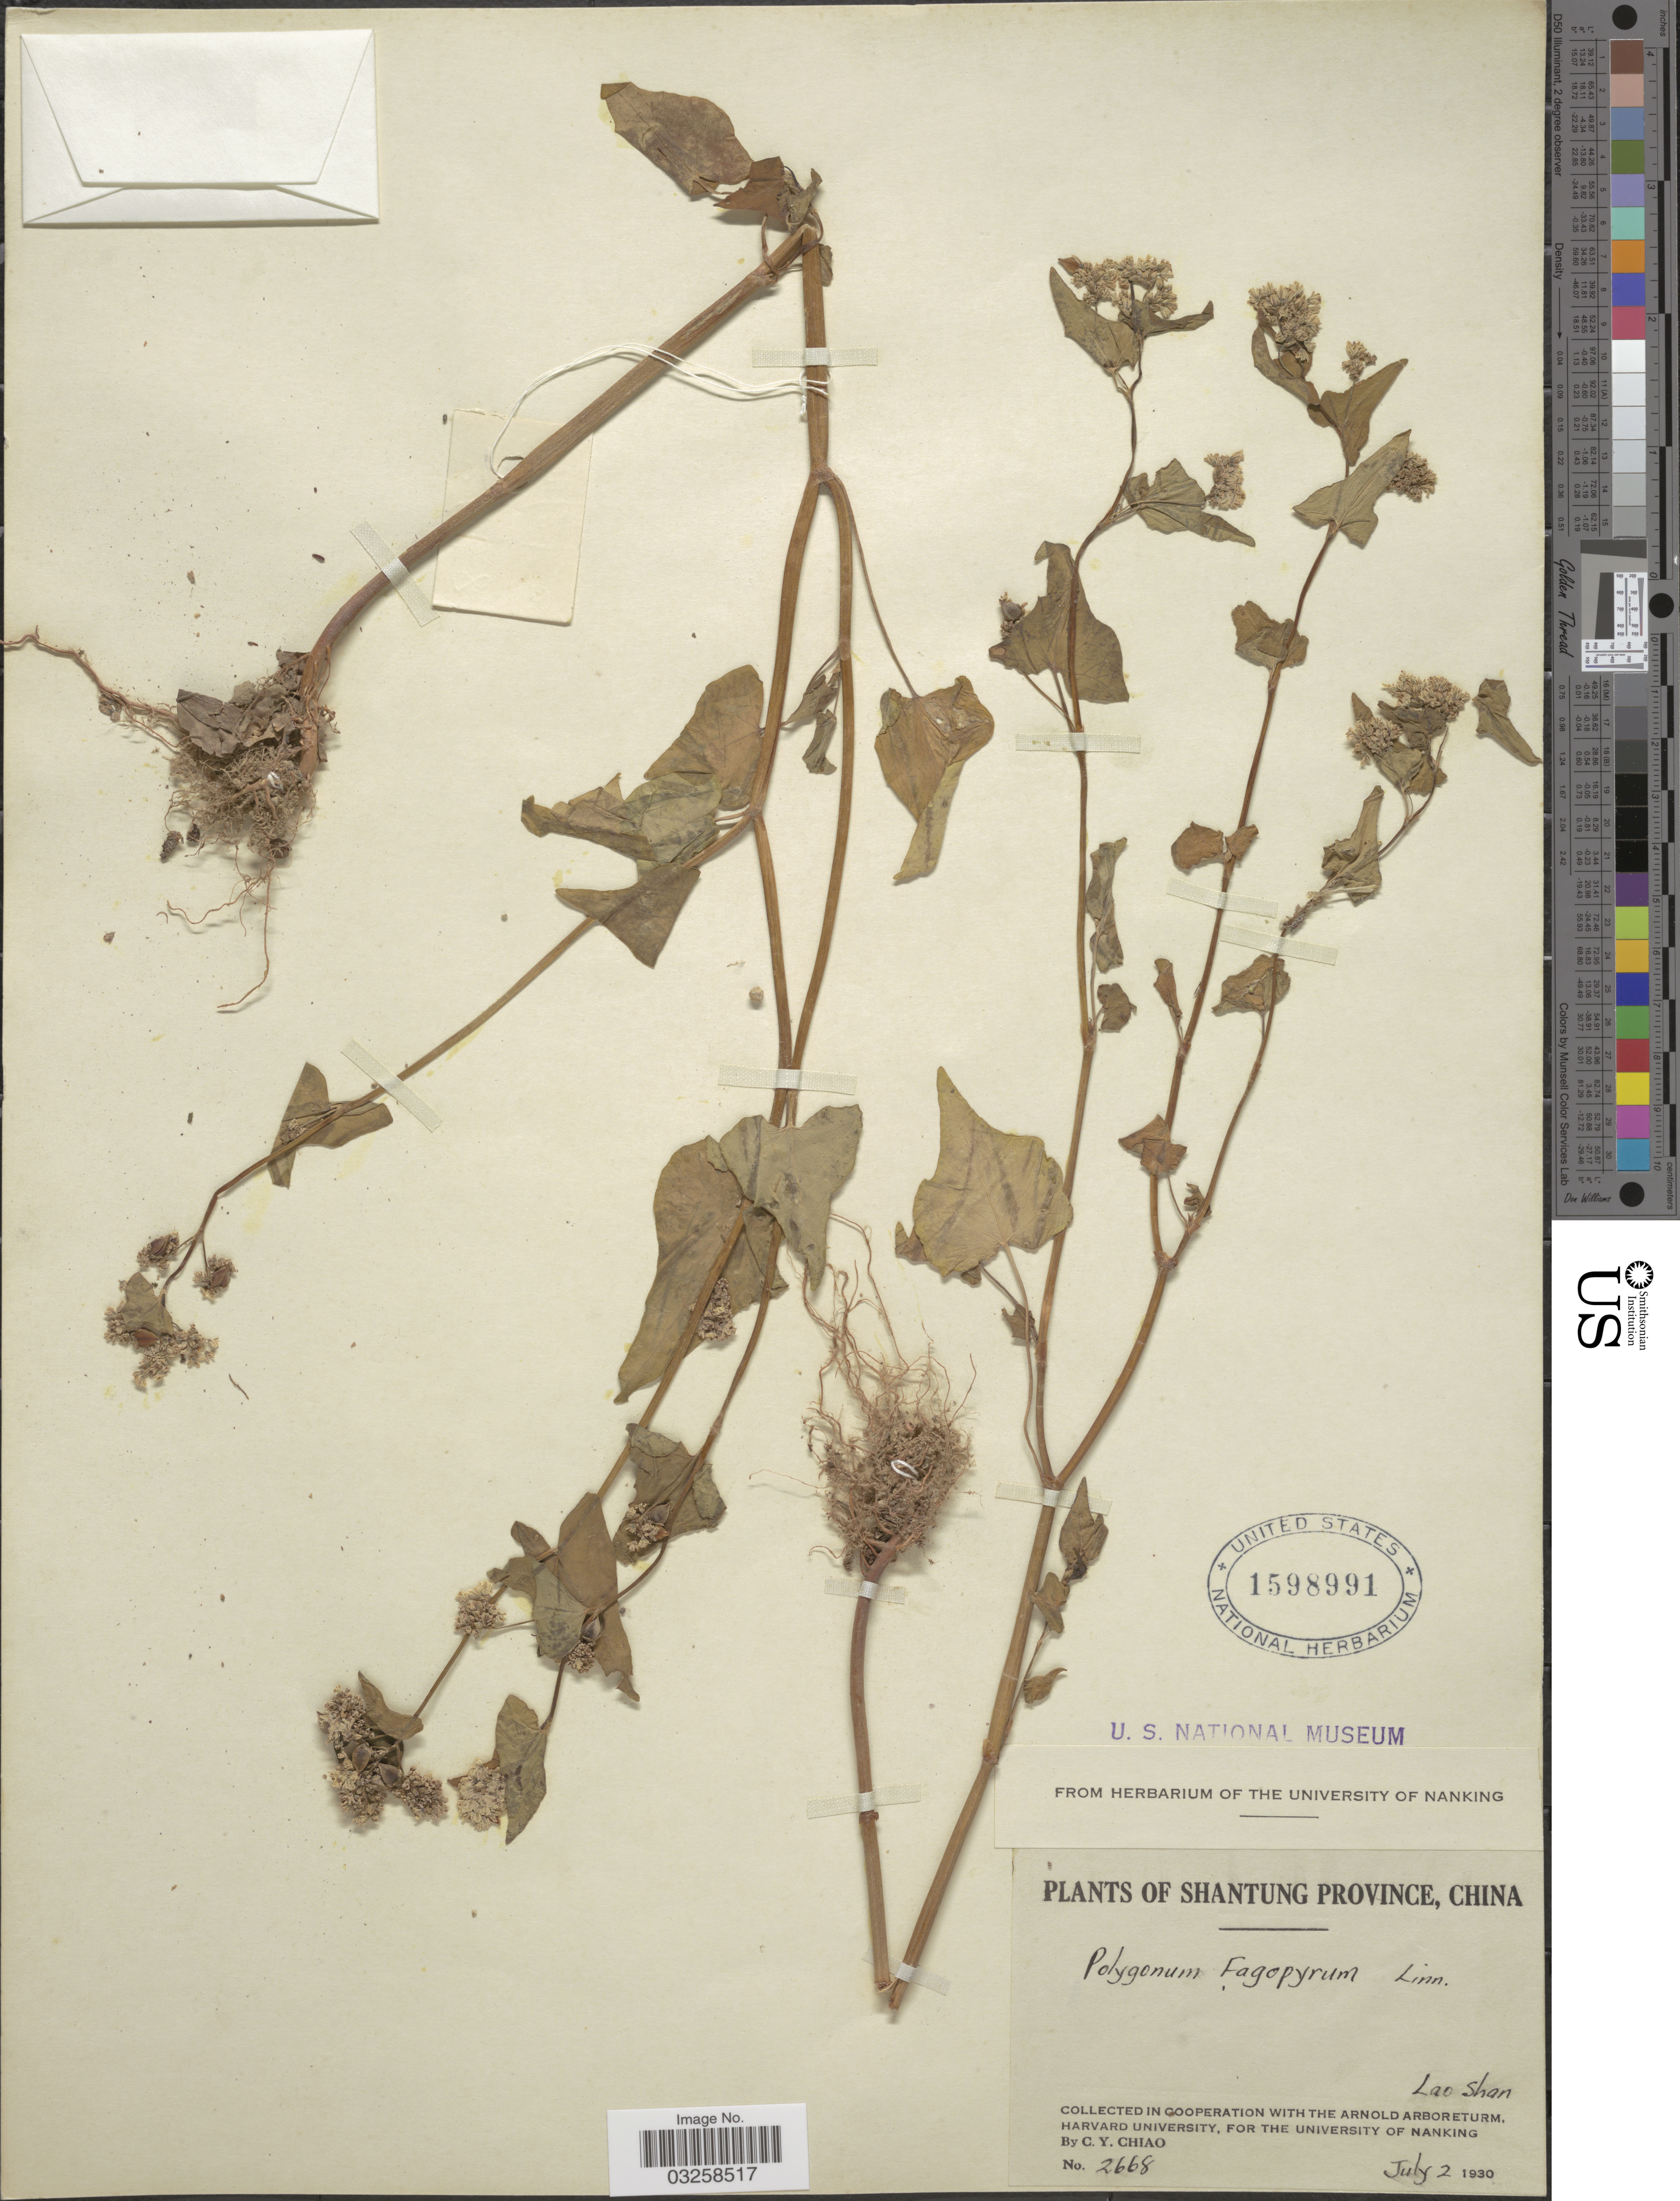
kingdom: Plantae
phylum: Tracheophyta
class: Magnoliopsida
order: Caryophyllales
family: Polygonaceae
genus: Polygonum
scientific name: Polygonum fagopyrum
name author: L.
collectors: C. Y. Chiao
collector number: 2668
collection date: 1930-07-02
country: China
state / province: Shandong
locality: Shantung Province. Lao Shan.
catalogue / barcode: US 1598991